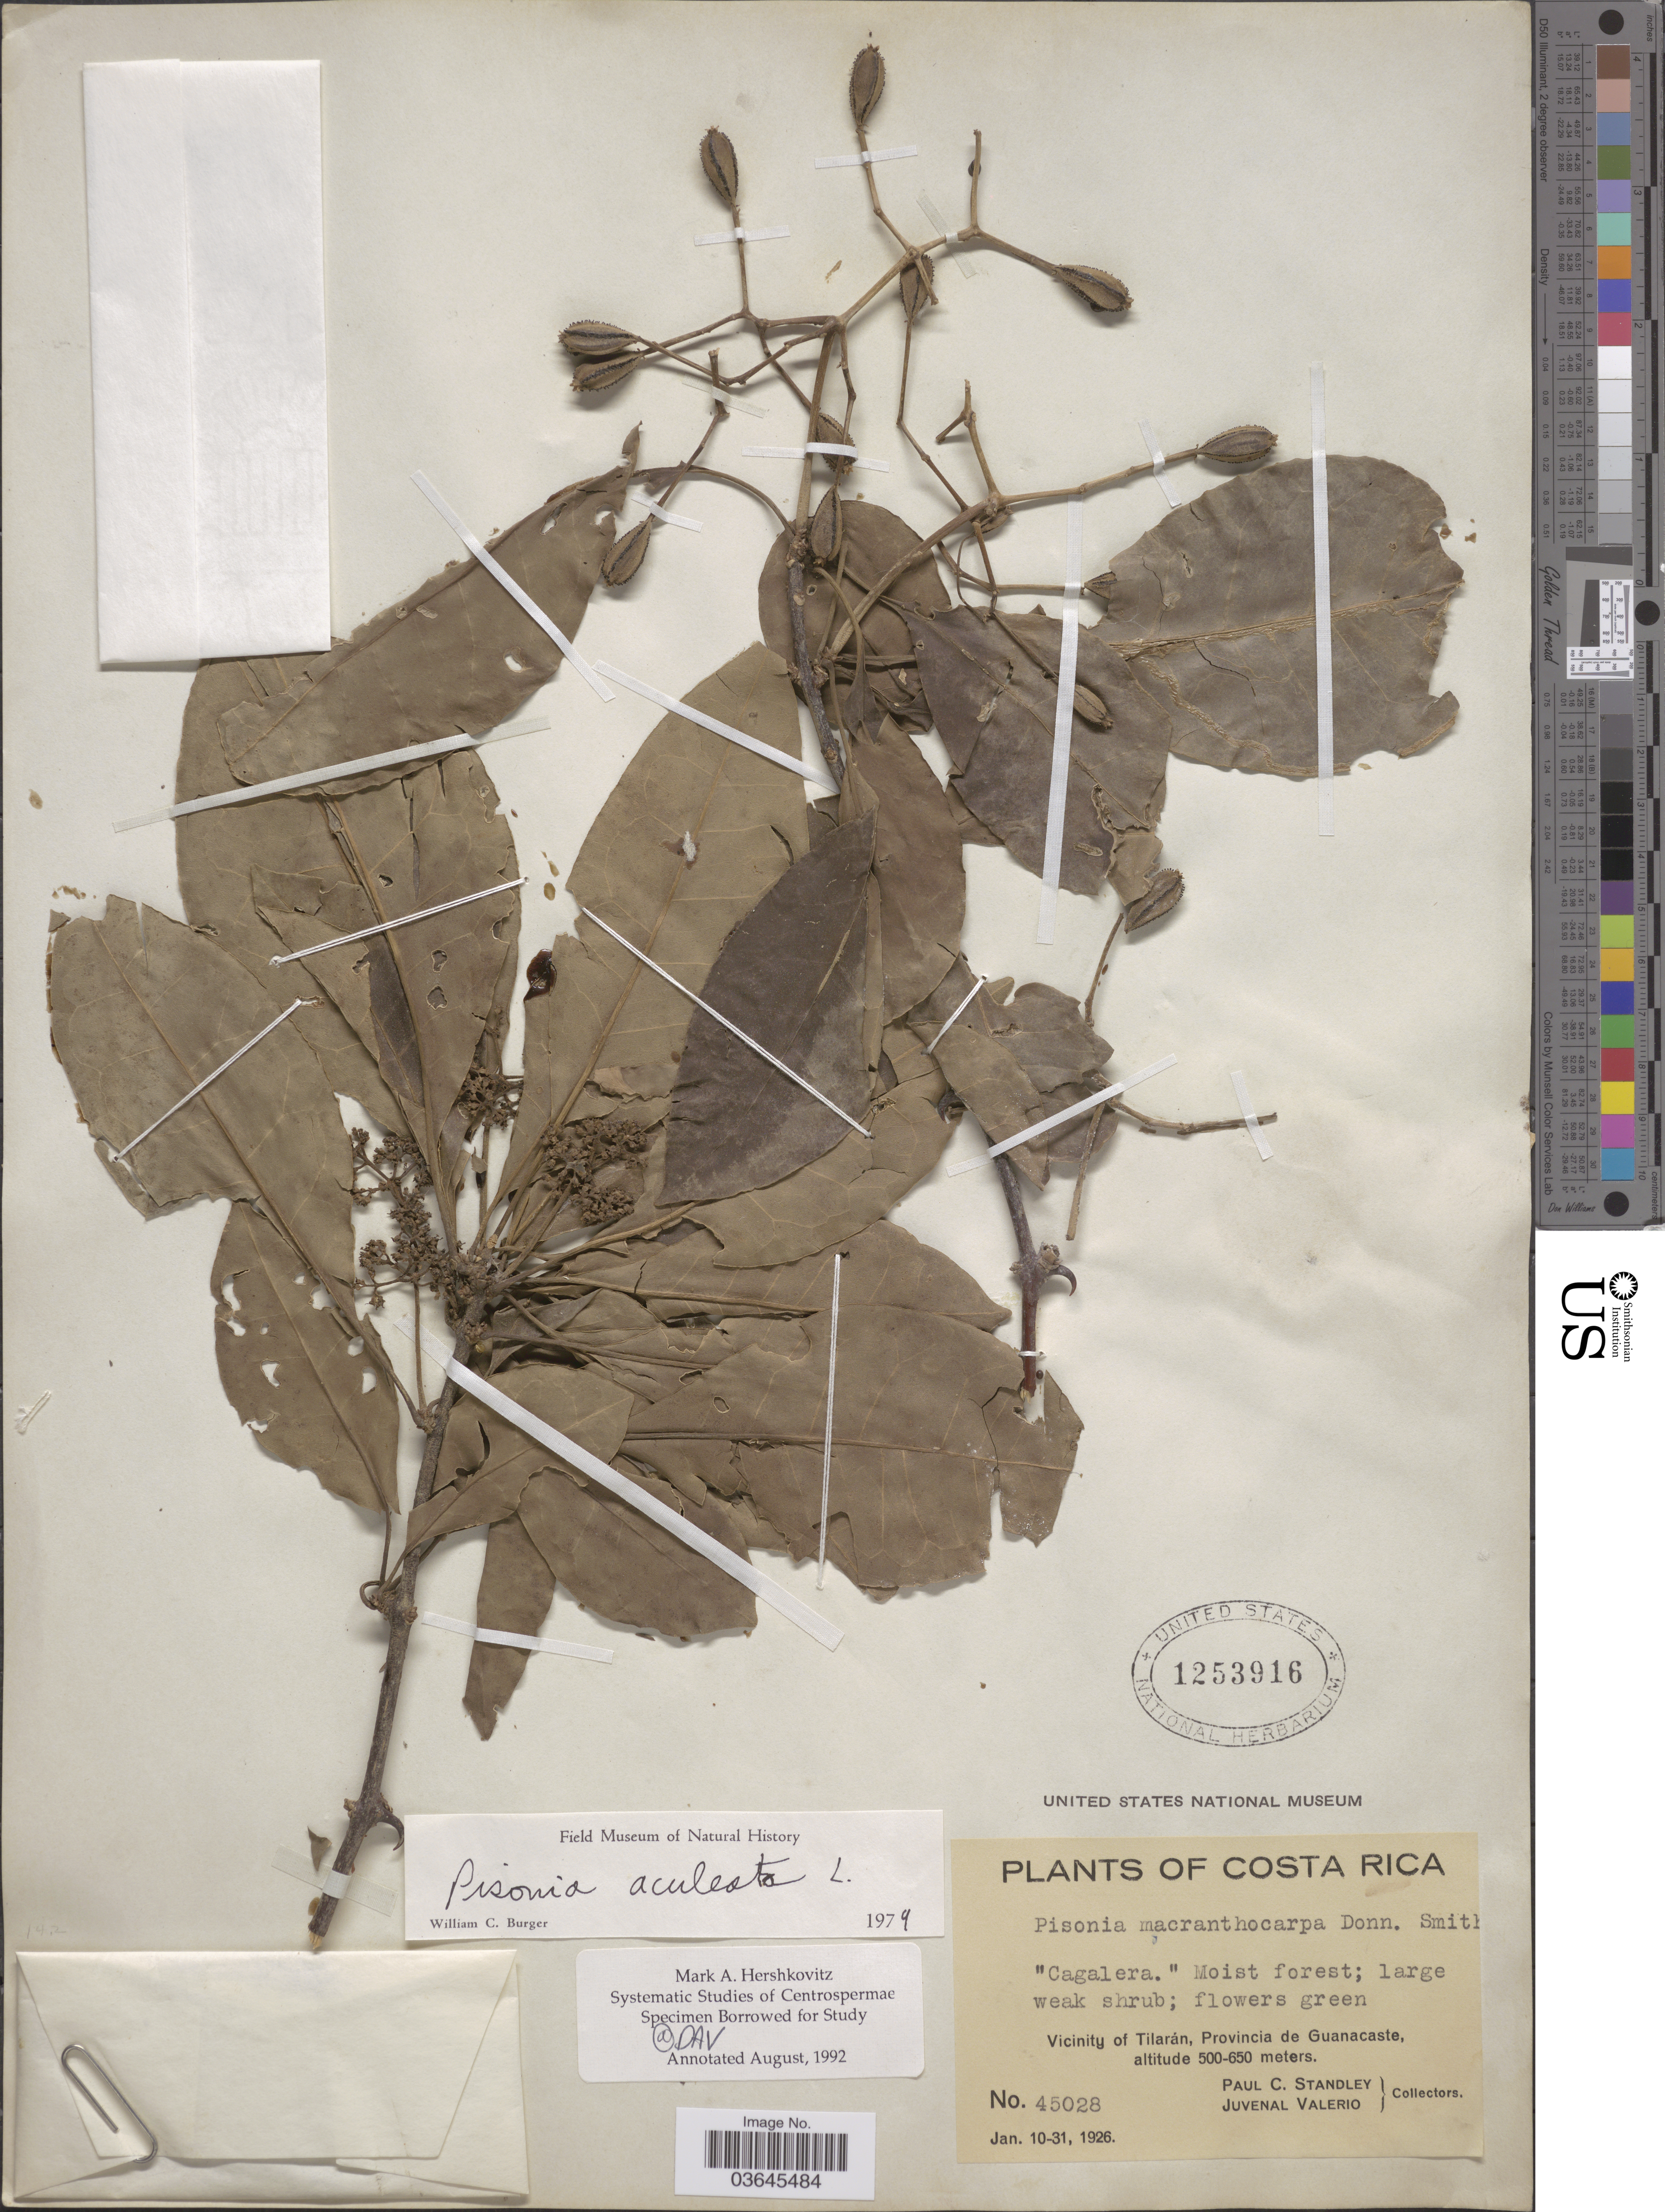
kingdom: Plantae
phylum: Tracheophyta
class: Magnoliopsida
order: Caryophyllales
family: Nyctaginaceae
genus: Pisonia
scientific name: Pisonia aculeata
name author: L.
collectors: P. C. Standley & J. Valerio R.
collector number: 45028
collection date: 1926-01-10/1926-01-31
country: Costa Rica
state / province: Guanacaste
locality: Vicinity of Tilarán.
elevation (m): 500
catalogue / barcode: US 1253916